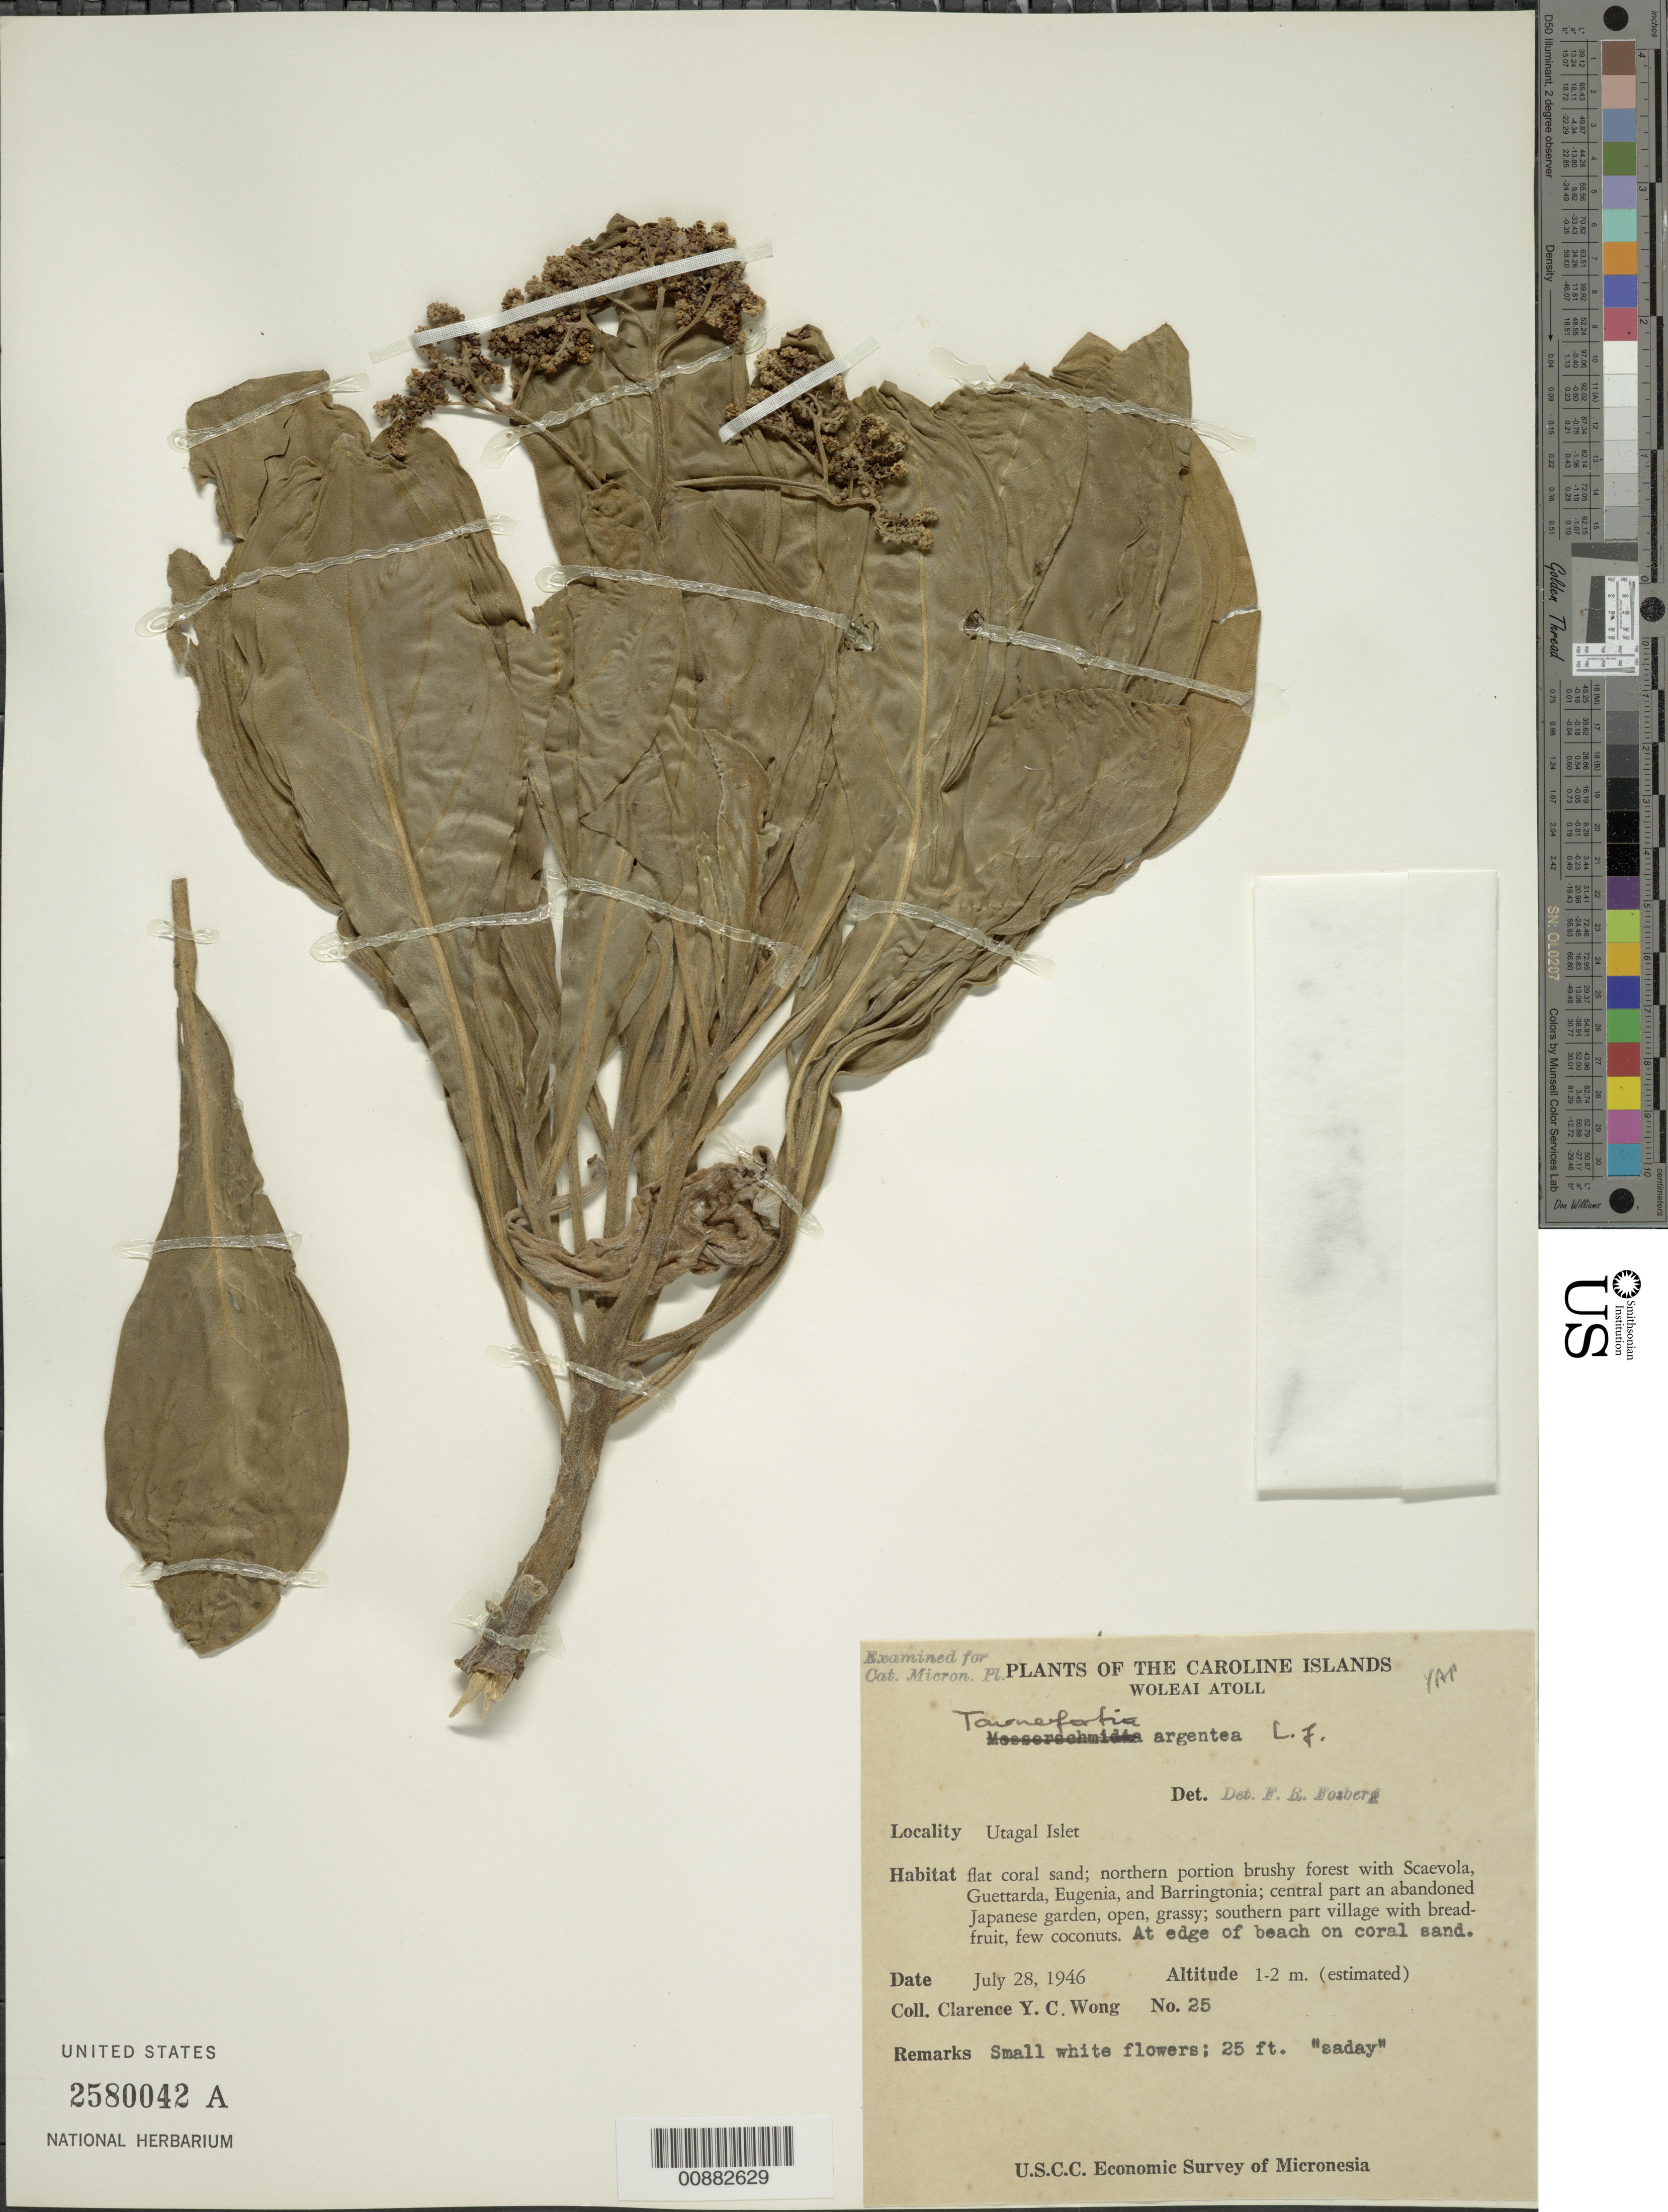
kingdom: Plantae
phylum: Tracheophyta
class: Magnoliopsida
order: Boraginales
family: Heliotropiaceae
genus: Heliotropium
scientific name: Heliotropium arboreum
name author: (Blanco) Mabberley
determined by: Wagner, W. L., (BOT), Smithsonian Institution - National Museum of Natural History (UNITED STATES)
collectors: C. Wong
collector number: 25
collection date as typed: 28 Jul 1946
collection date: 1946-07-28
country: Micronesia, Federated States of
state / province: Yap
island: Woleai Atoll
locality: Utagal Islet, Woleai Atoll, at edge of beach on coral sand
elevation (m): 1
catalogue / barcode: US 2580042